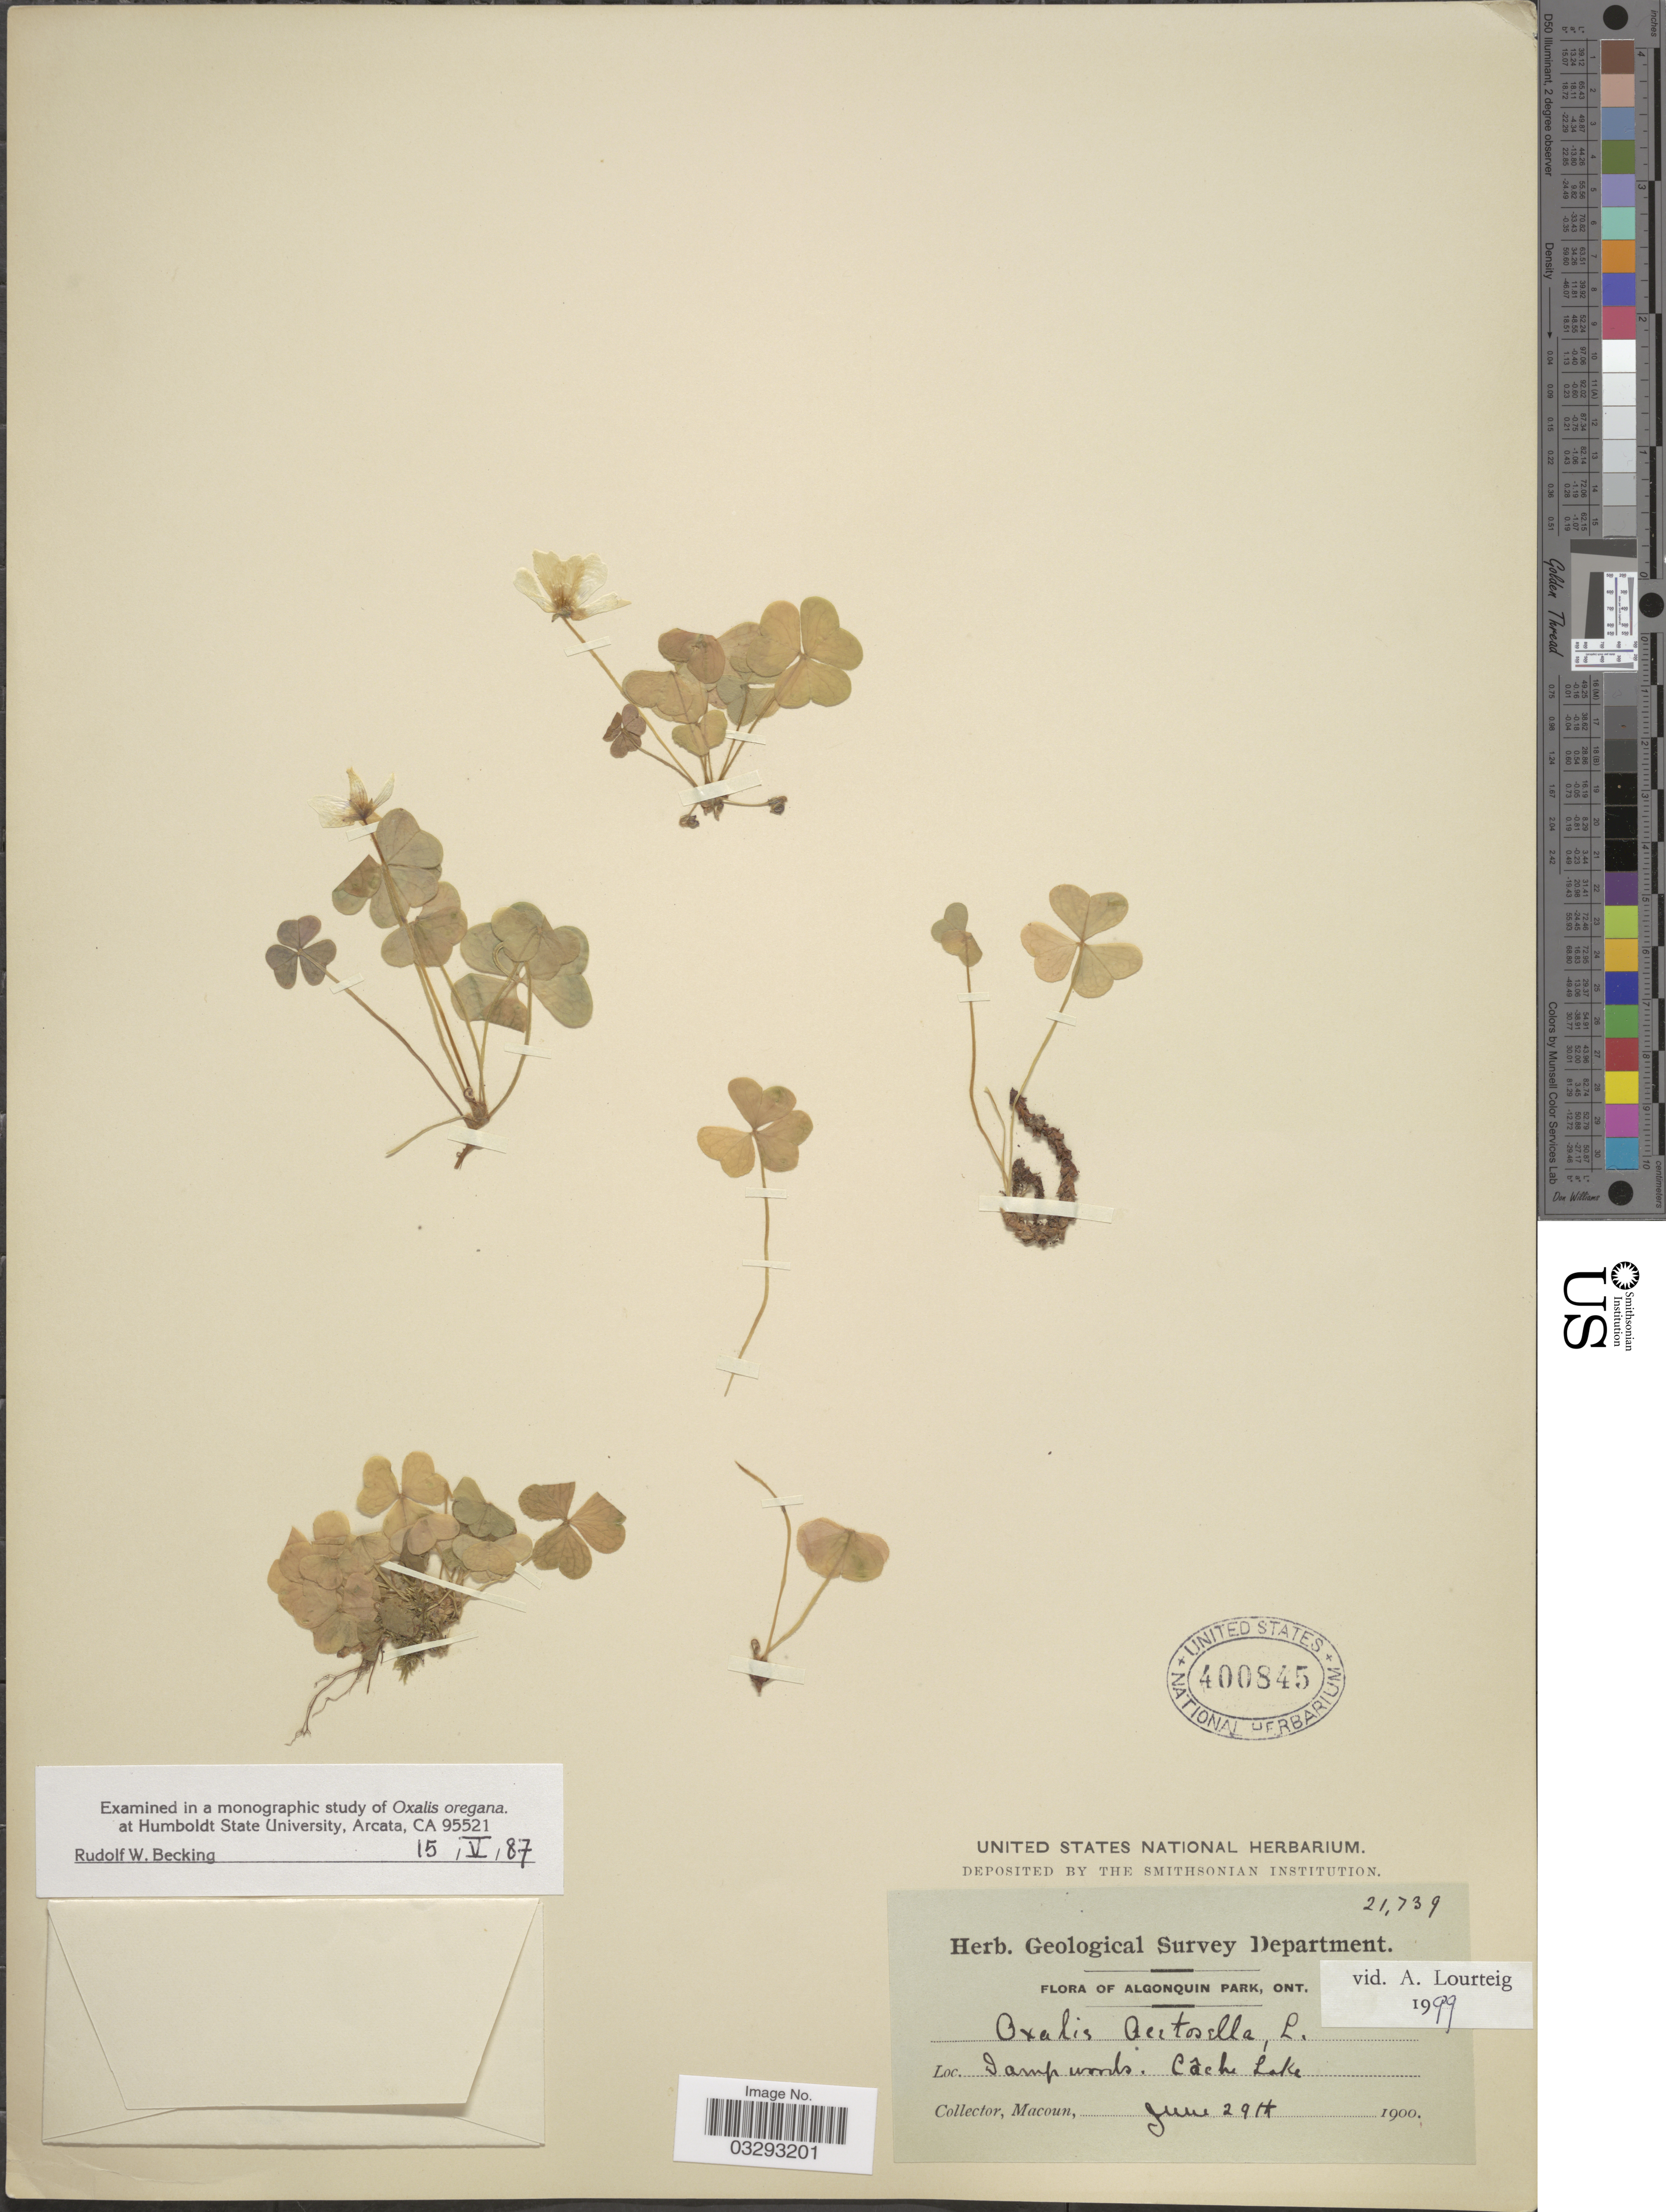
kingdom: Plantae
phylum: Tracheophyta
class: Magnoliopsida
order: Oxalidales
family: Oxalidaceae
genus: Oxalis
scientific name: Oxalis acetosella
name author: L.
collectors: -- Macoun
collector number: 21739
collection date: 1900-06-29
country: Canada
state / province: Ontario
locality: Algonquin Park. Damp woods, Câche Lake.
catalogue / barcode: US 400845